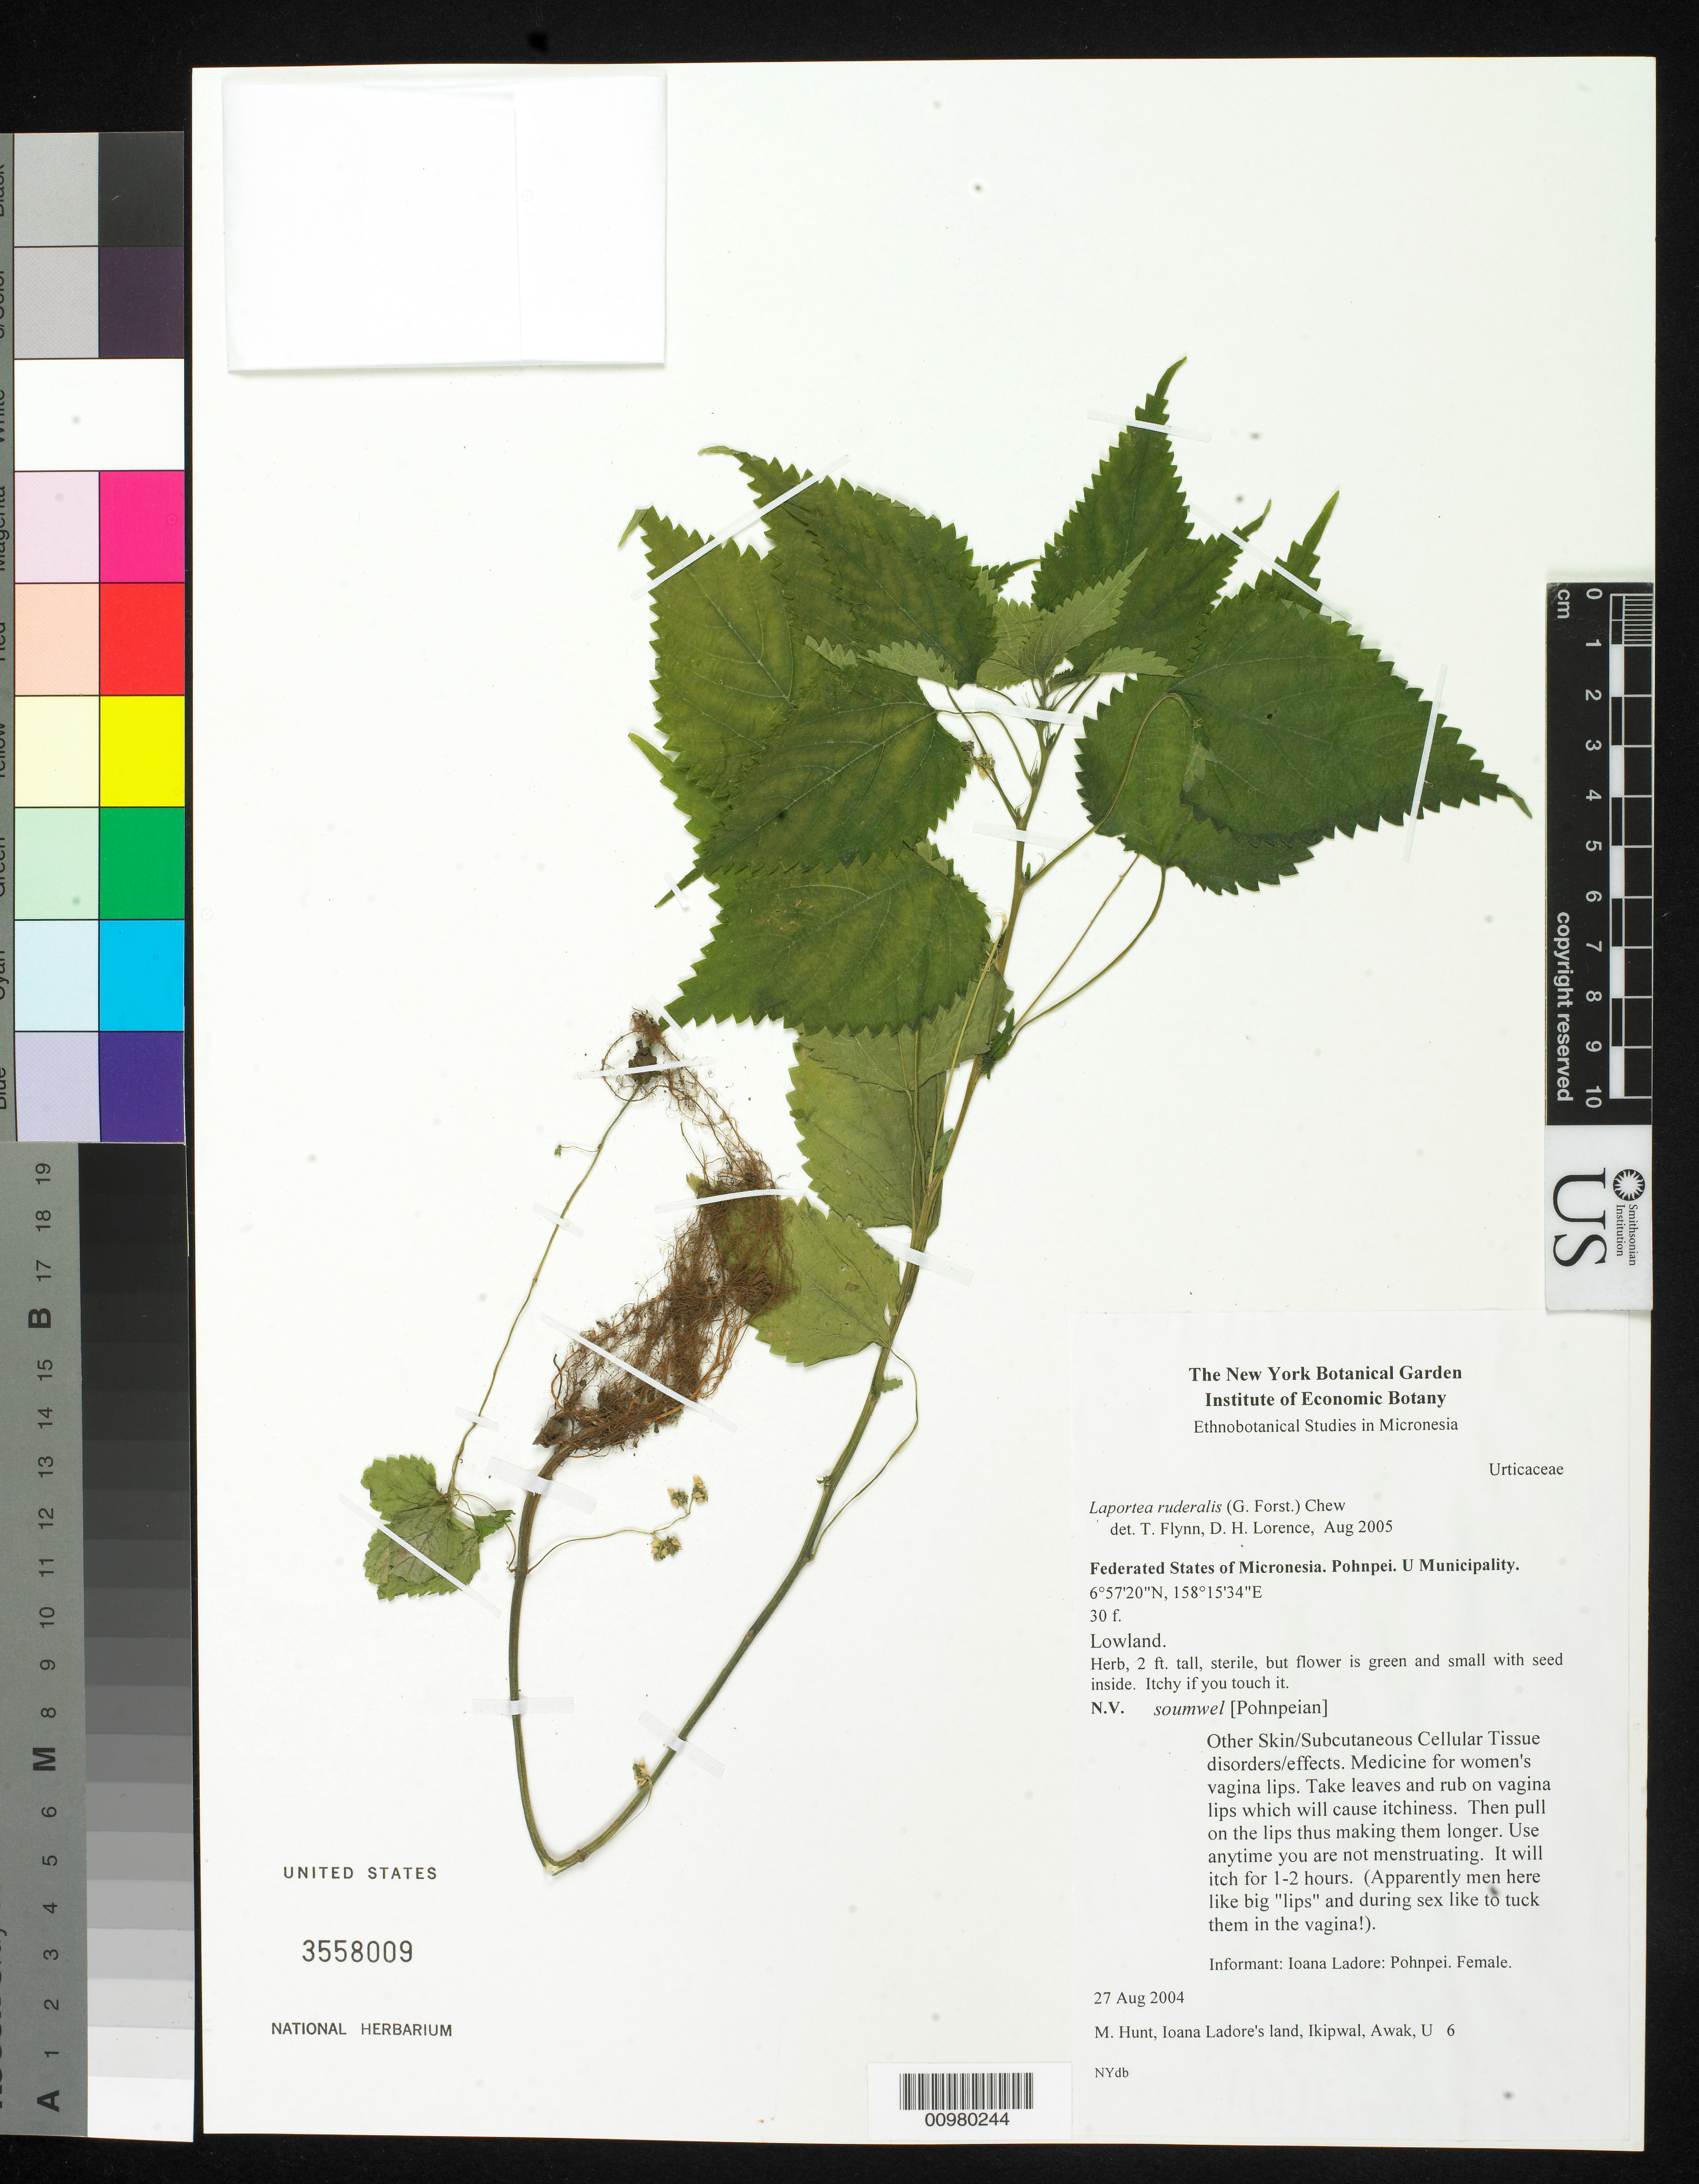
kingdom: Plantae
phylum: Tracheophyta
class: Magnoliopsida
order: Rosales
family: Urticaceae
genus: Laportea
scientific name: Laportea ruderalis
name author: (G. Forst.) Chew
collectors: M. Hunt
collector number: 6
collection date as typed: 27 Aug 2004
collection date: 2004-08-27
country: Micronesia, Federated States of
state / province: Pohnpei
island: Pohnpei [Ponape]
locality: Ioana Ladore's land, Ikipwal, Awak, U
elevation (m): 9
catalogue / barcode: US 3558009